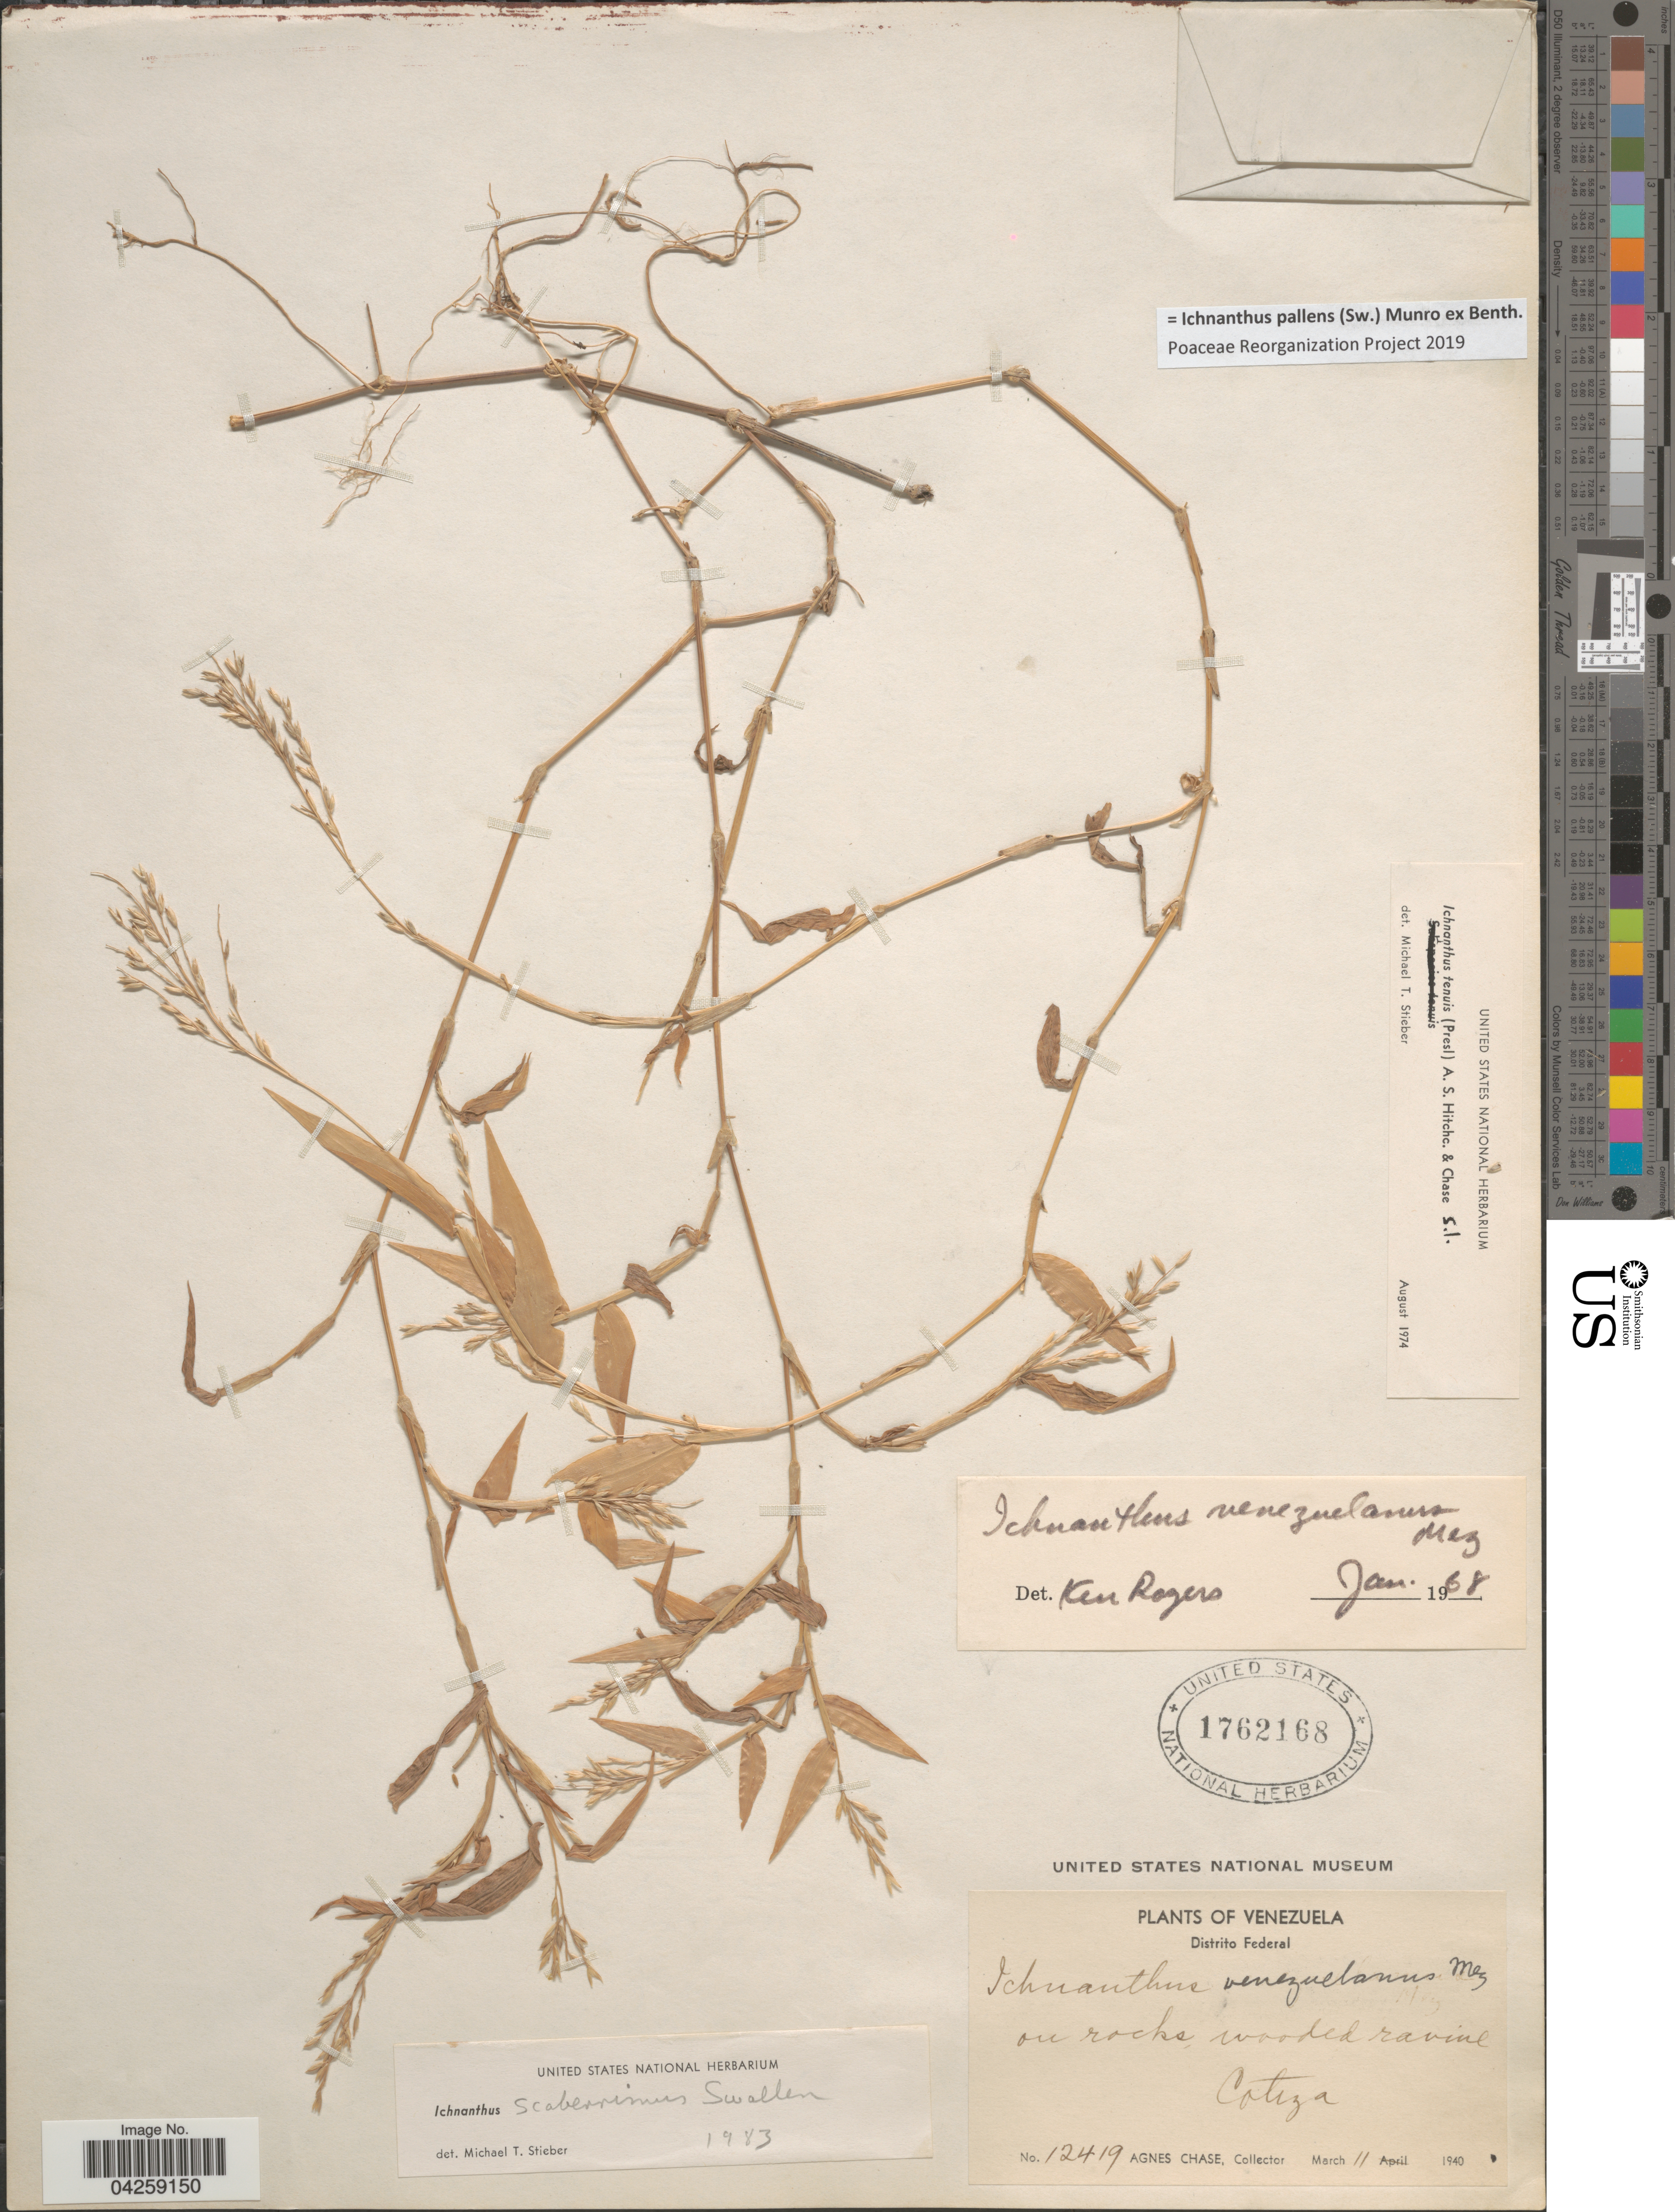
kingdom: Plantae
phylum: Tracheophyta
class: Liliopsida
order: Poales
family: Poaceae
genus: Ichnanthus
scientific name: Ichnanthus pallens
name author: (Sw.) Munro ex Benth.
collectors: A. Chase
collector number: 12419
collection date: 1940-03-11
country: Venezuela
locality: Distrito Federal. On rocks, wooded ravine. Cotiza.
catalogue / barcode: US 1762168